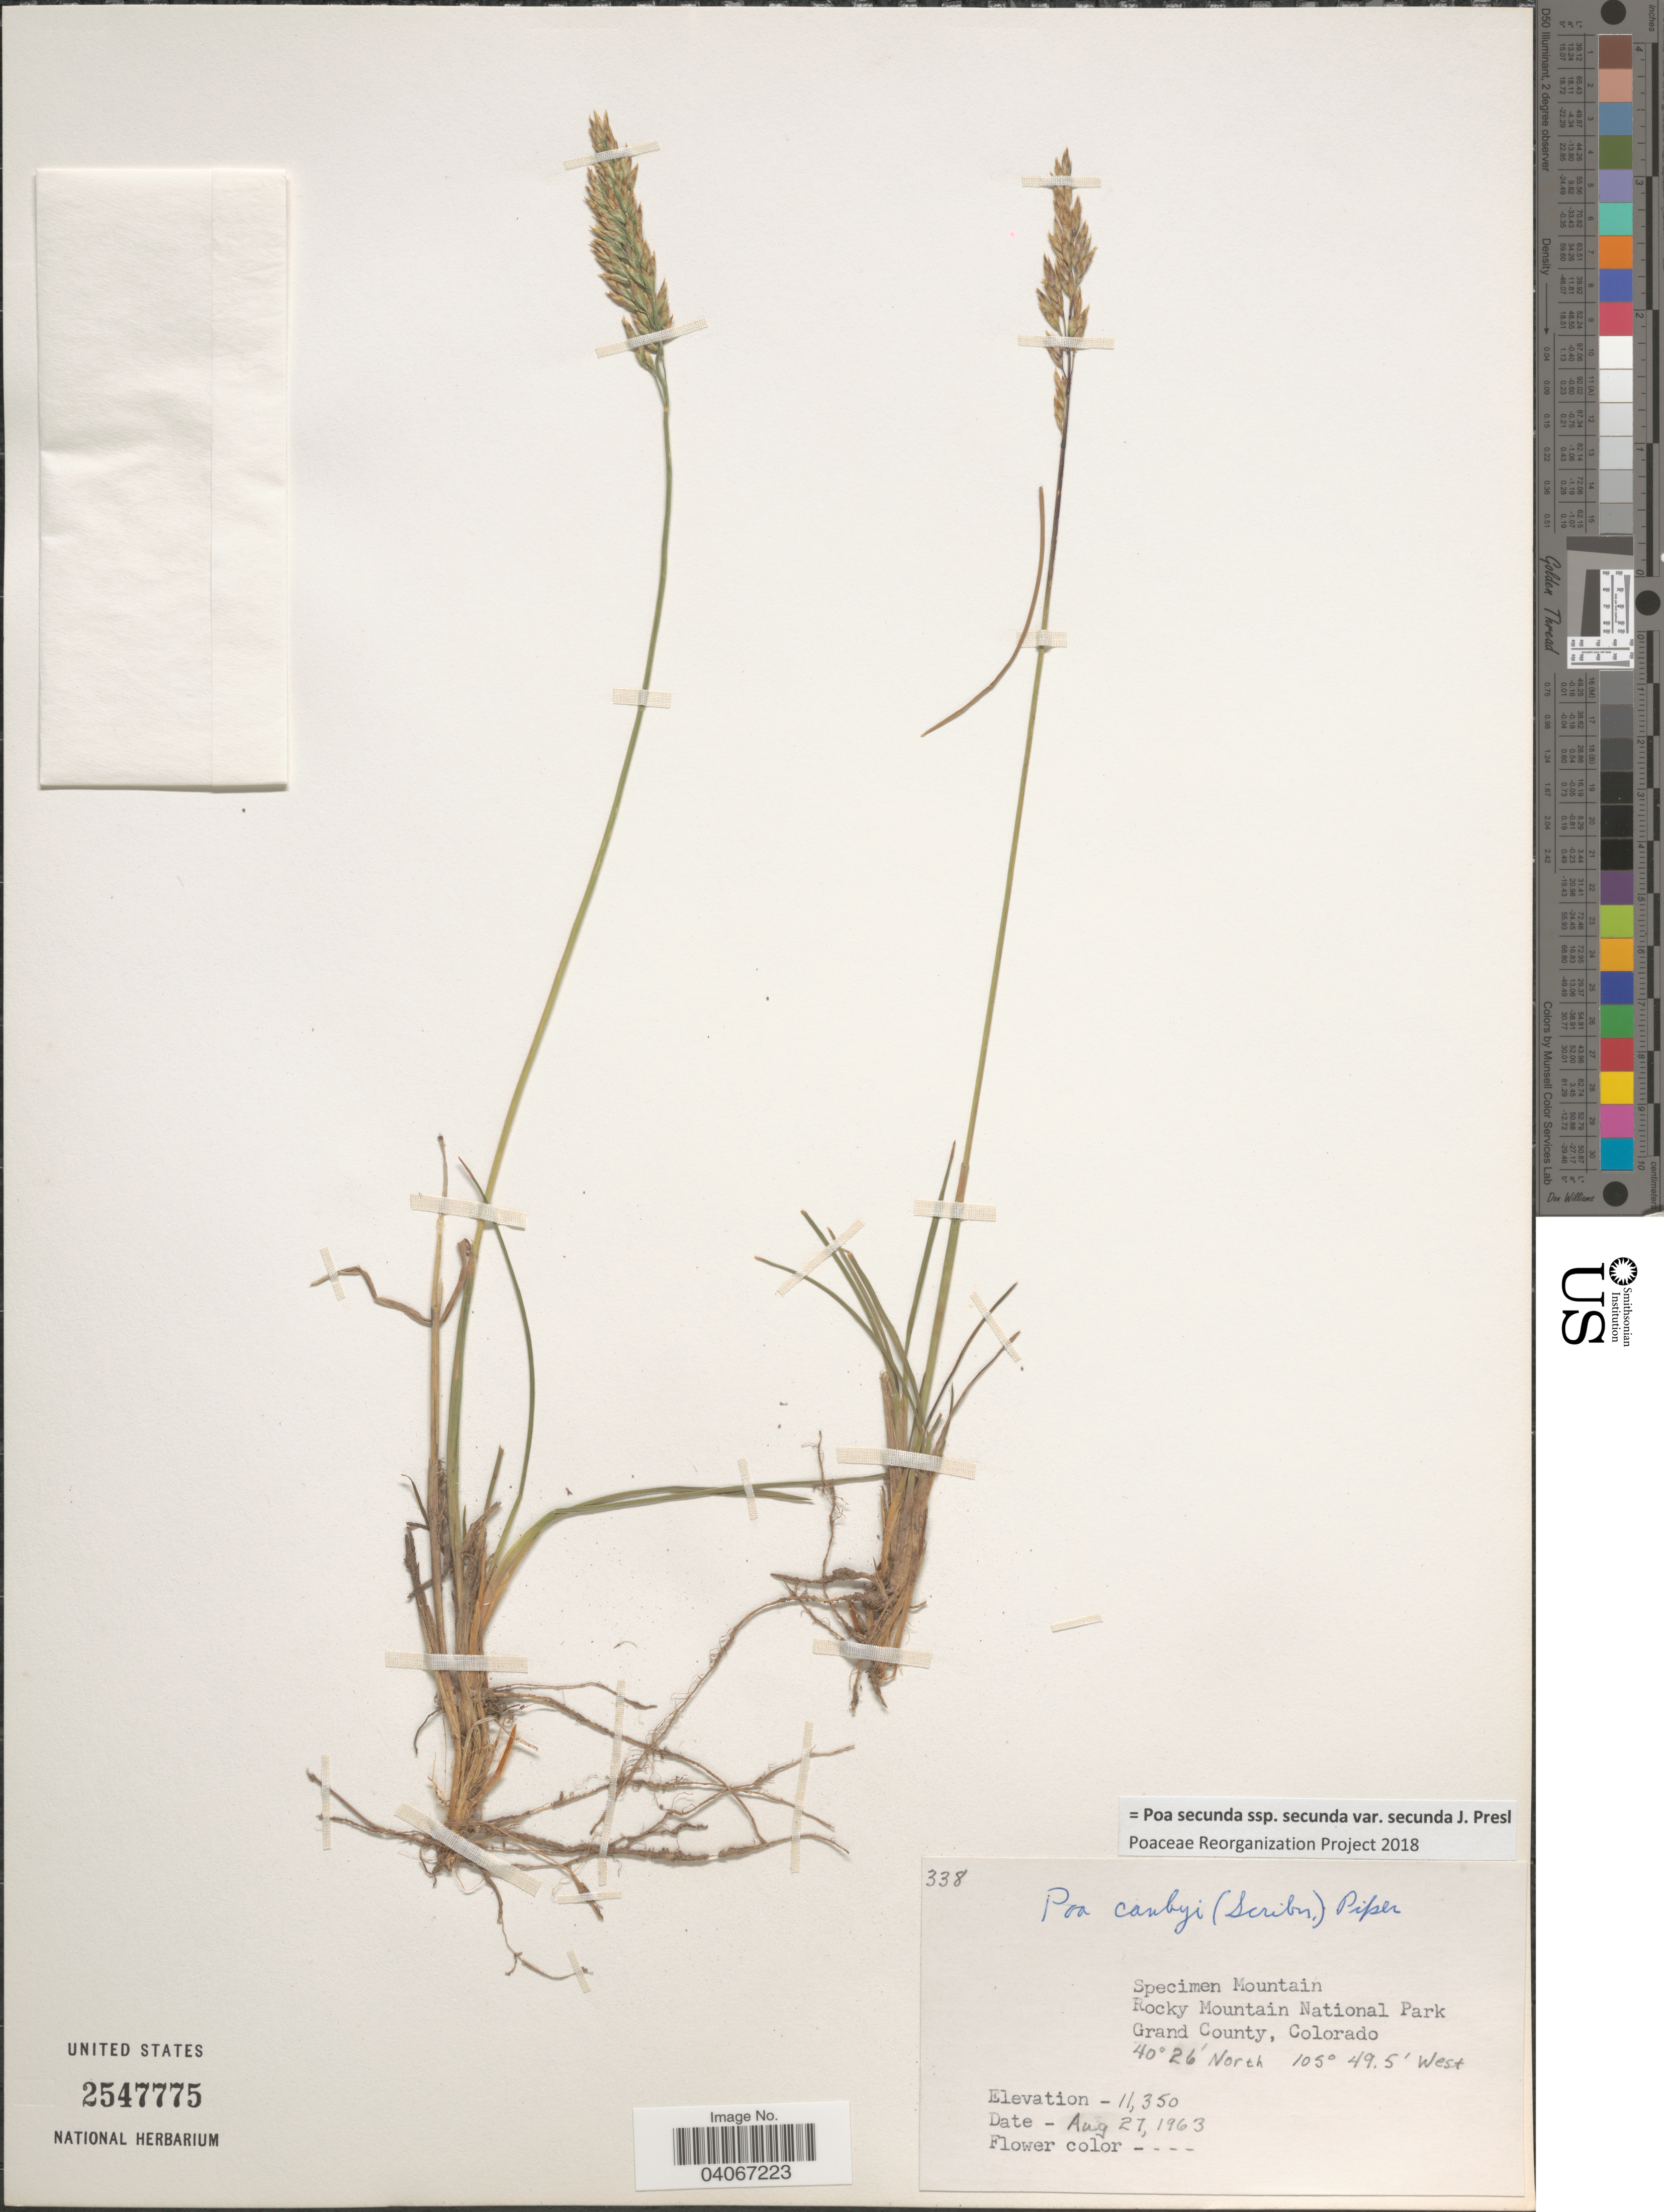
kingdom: Plantae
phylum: Tracheophyta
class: Liliopsida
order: Poales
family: Poaceae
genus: Poa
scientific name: Poa secunda subsp. secunda var. secunda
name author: J. Presl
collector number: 338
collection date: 1963-08-27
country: United States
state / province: Colorado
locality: Specimen Mountain. Rocky Mountain National Park. Grand County.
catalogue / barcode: US 2547775